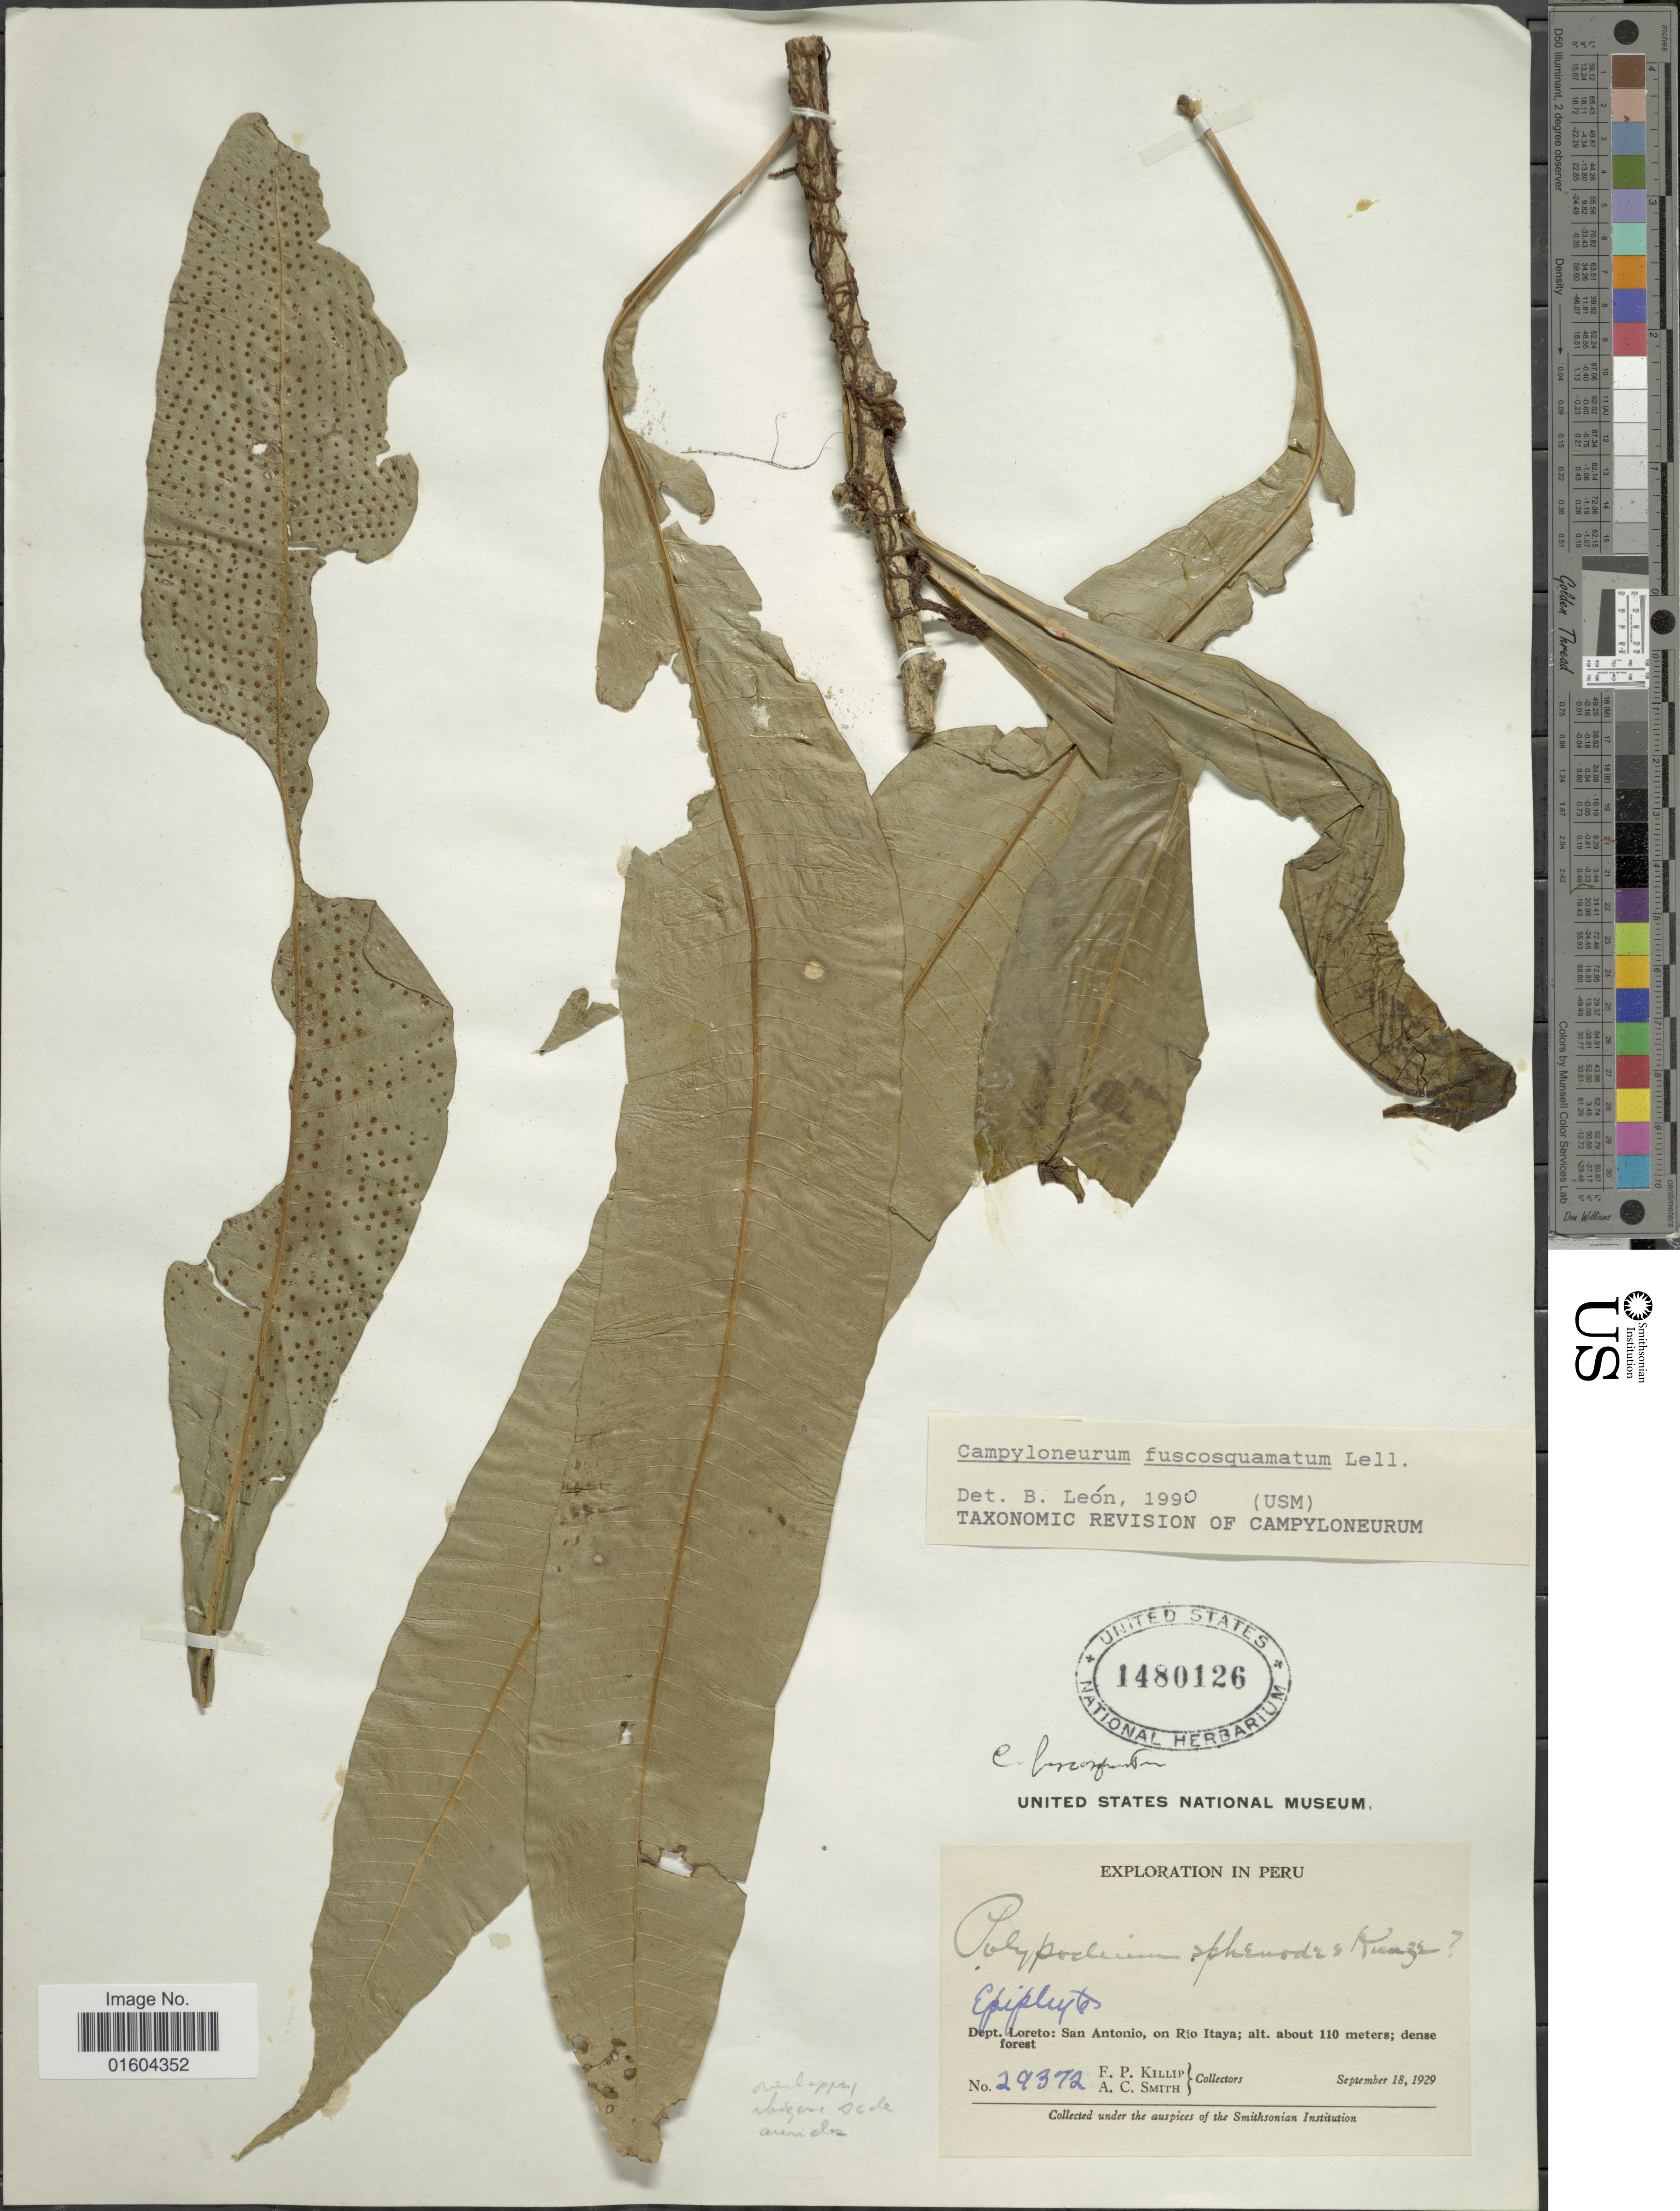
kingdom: Plantae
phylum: Tracheophyta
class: Polypodiopsida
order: Polypodiales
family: Polypodiaceae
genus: Campyloneurum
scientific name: Campyloneurum fuscosquamatum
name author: Lellinger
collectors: E. P. Killip & A. C. Smith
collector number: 29372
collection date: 1929-09-18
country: Peru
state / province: Loreto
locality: Dept. Loreto: San Antonio, on Rio Itaya.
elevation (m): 110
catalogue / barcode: US 1480126